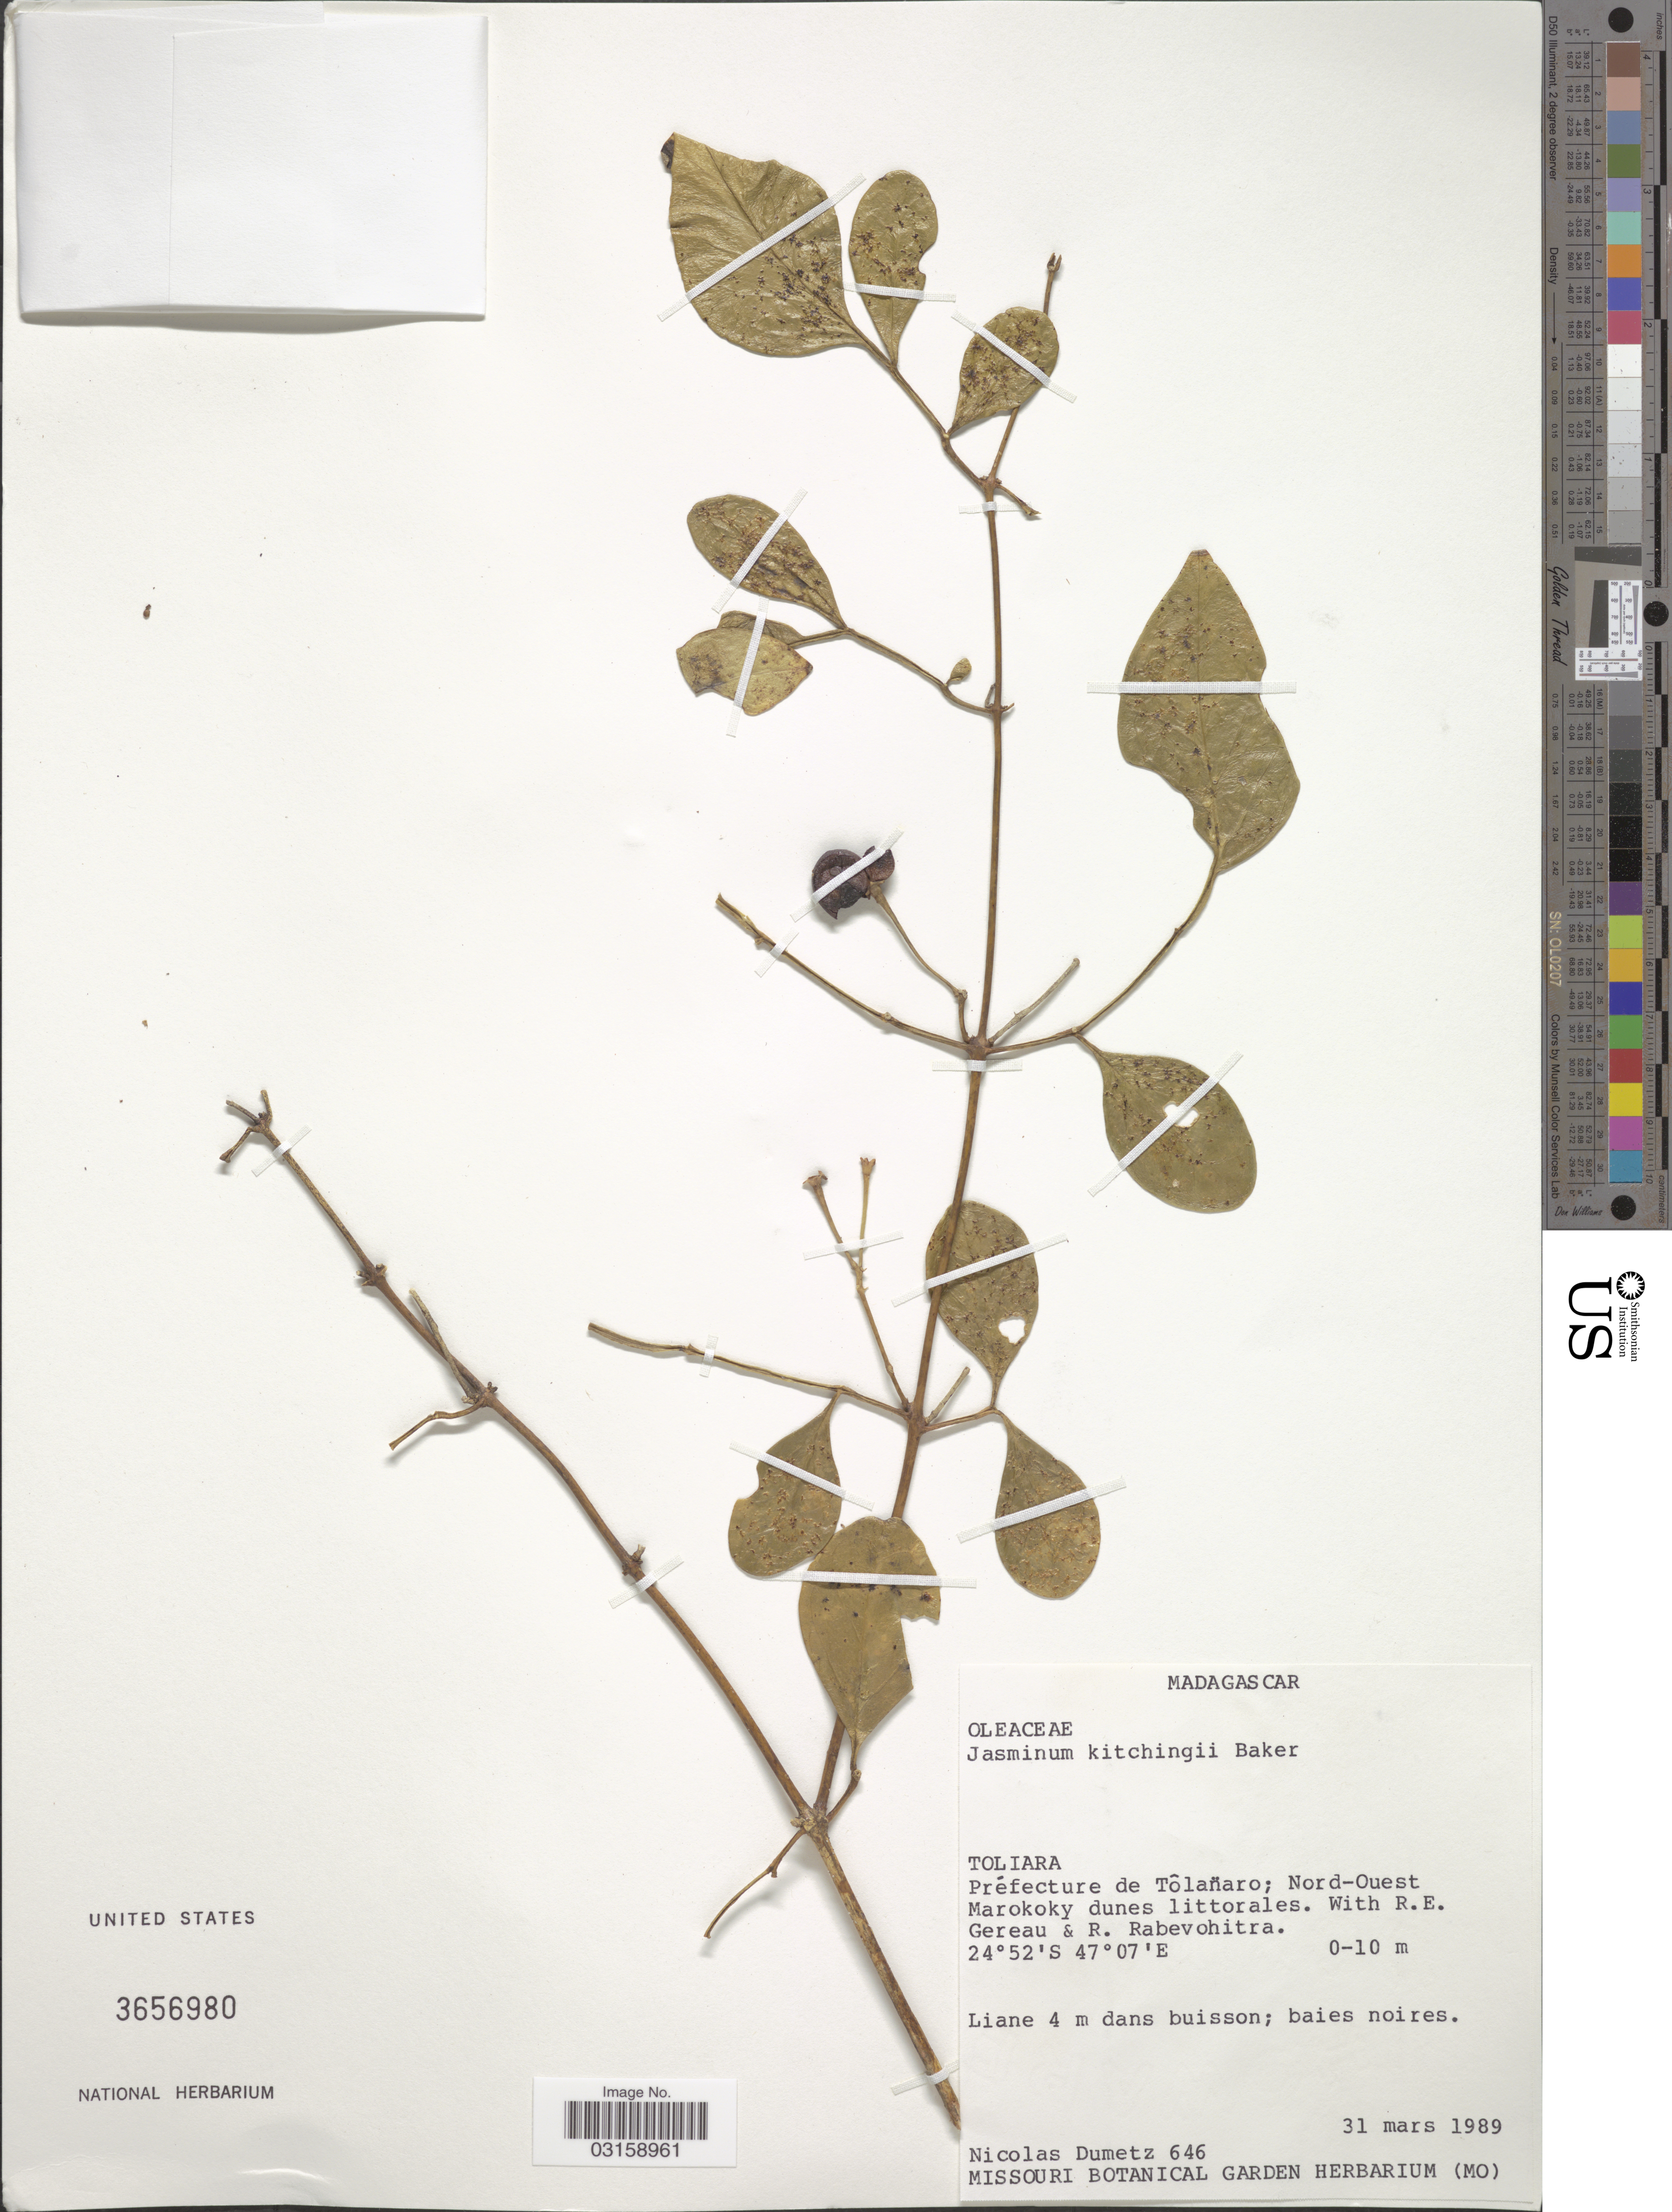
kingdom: Plantae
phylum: Tracheophyta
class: Magnoliopsida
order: Lamiales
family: Oleaceae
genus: Jasminum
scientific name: Jasminum kitchingii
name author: Baker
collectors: N. Dumetz, R. Gereau & R. Rabevohitra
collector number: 646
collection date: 1989-03-31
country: Madagascar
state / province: Anosy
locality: Préfecture de Tôlanaro; Nord-Ouest Marokoky dunes littorales.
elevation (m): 0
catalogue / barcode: US 3656980